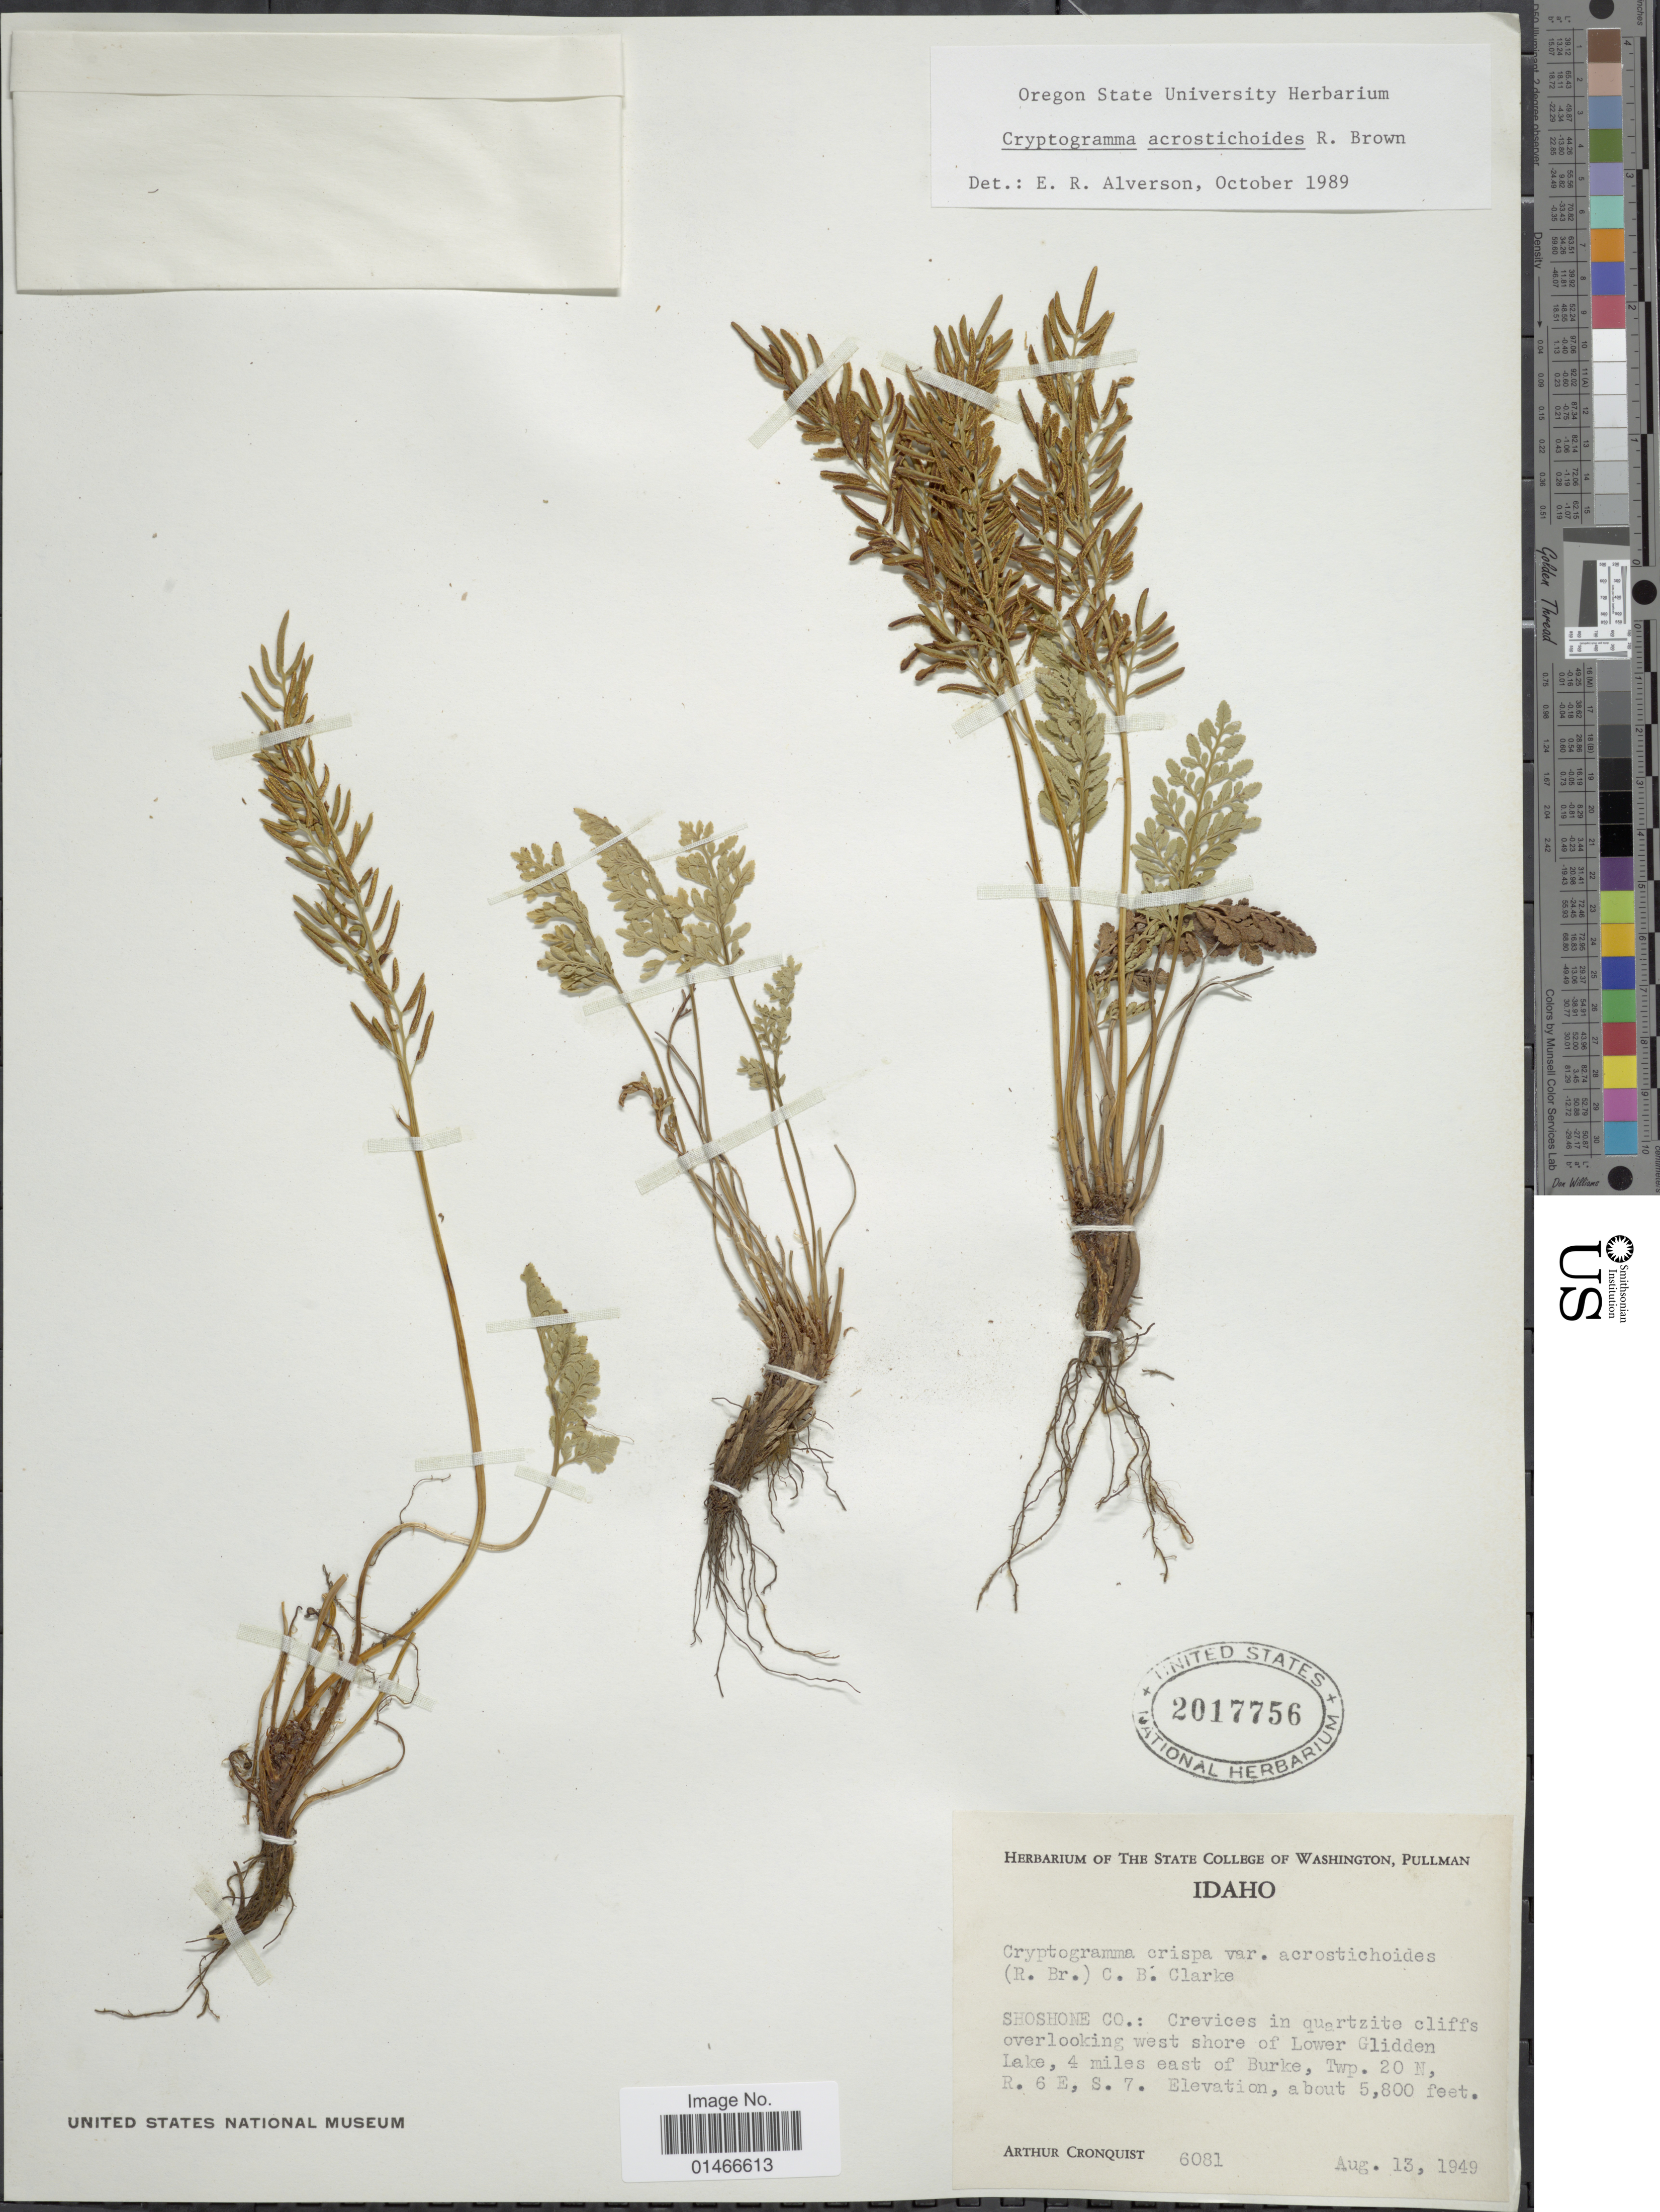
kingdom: Plantae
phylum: Tracheophyta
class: Polypodiopsida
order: Polypodiales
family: Pteridaceae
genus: Cryptogramma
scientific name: Cryptogramma acrostichoides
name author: R. Br.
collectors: A. J. Cronquist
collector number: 6081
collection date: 1949-08-13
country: United States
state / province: Idaho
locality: Shoshone Co.: Crevices in quartzite cliffs overlooking west shore of Lower Glidden Lake, 4 miles east of Burke, Twp. 20 N, R. 6 E, S. 7.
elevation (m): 1768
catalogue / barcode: US 2017756